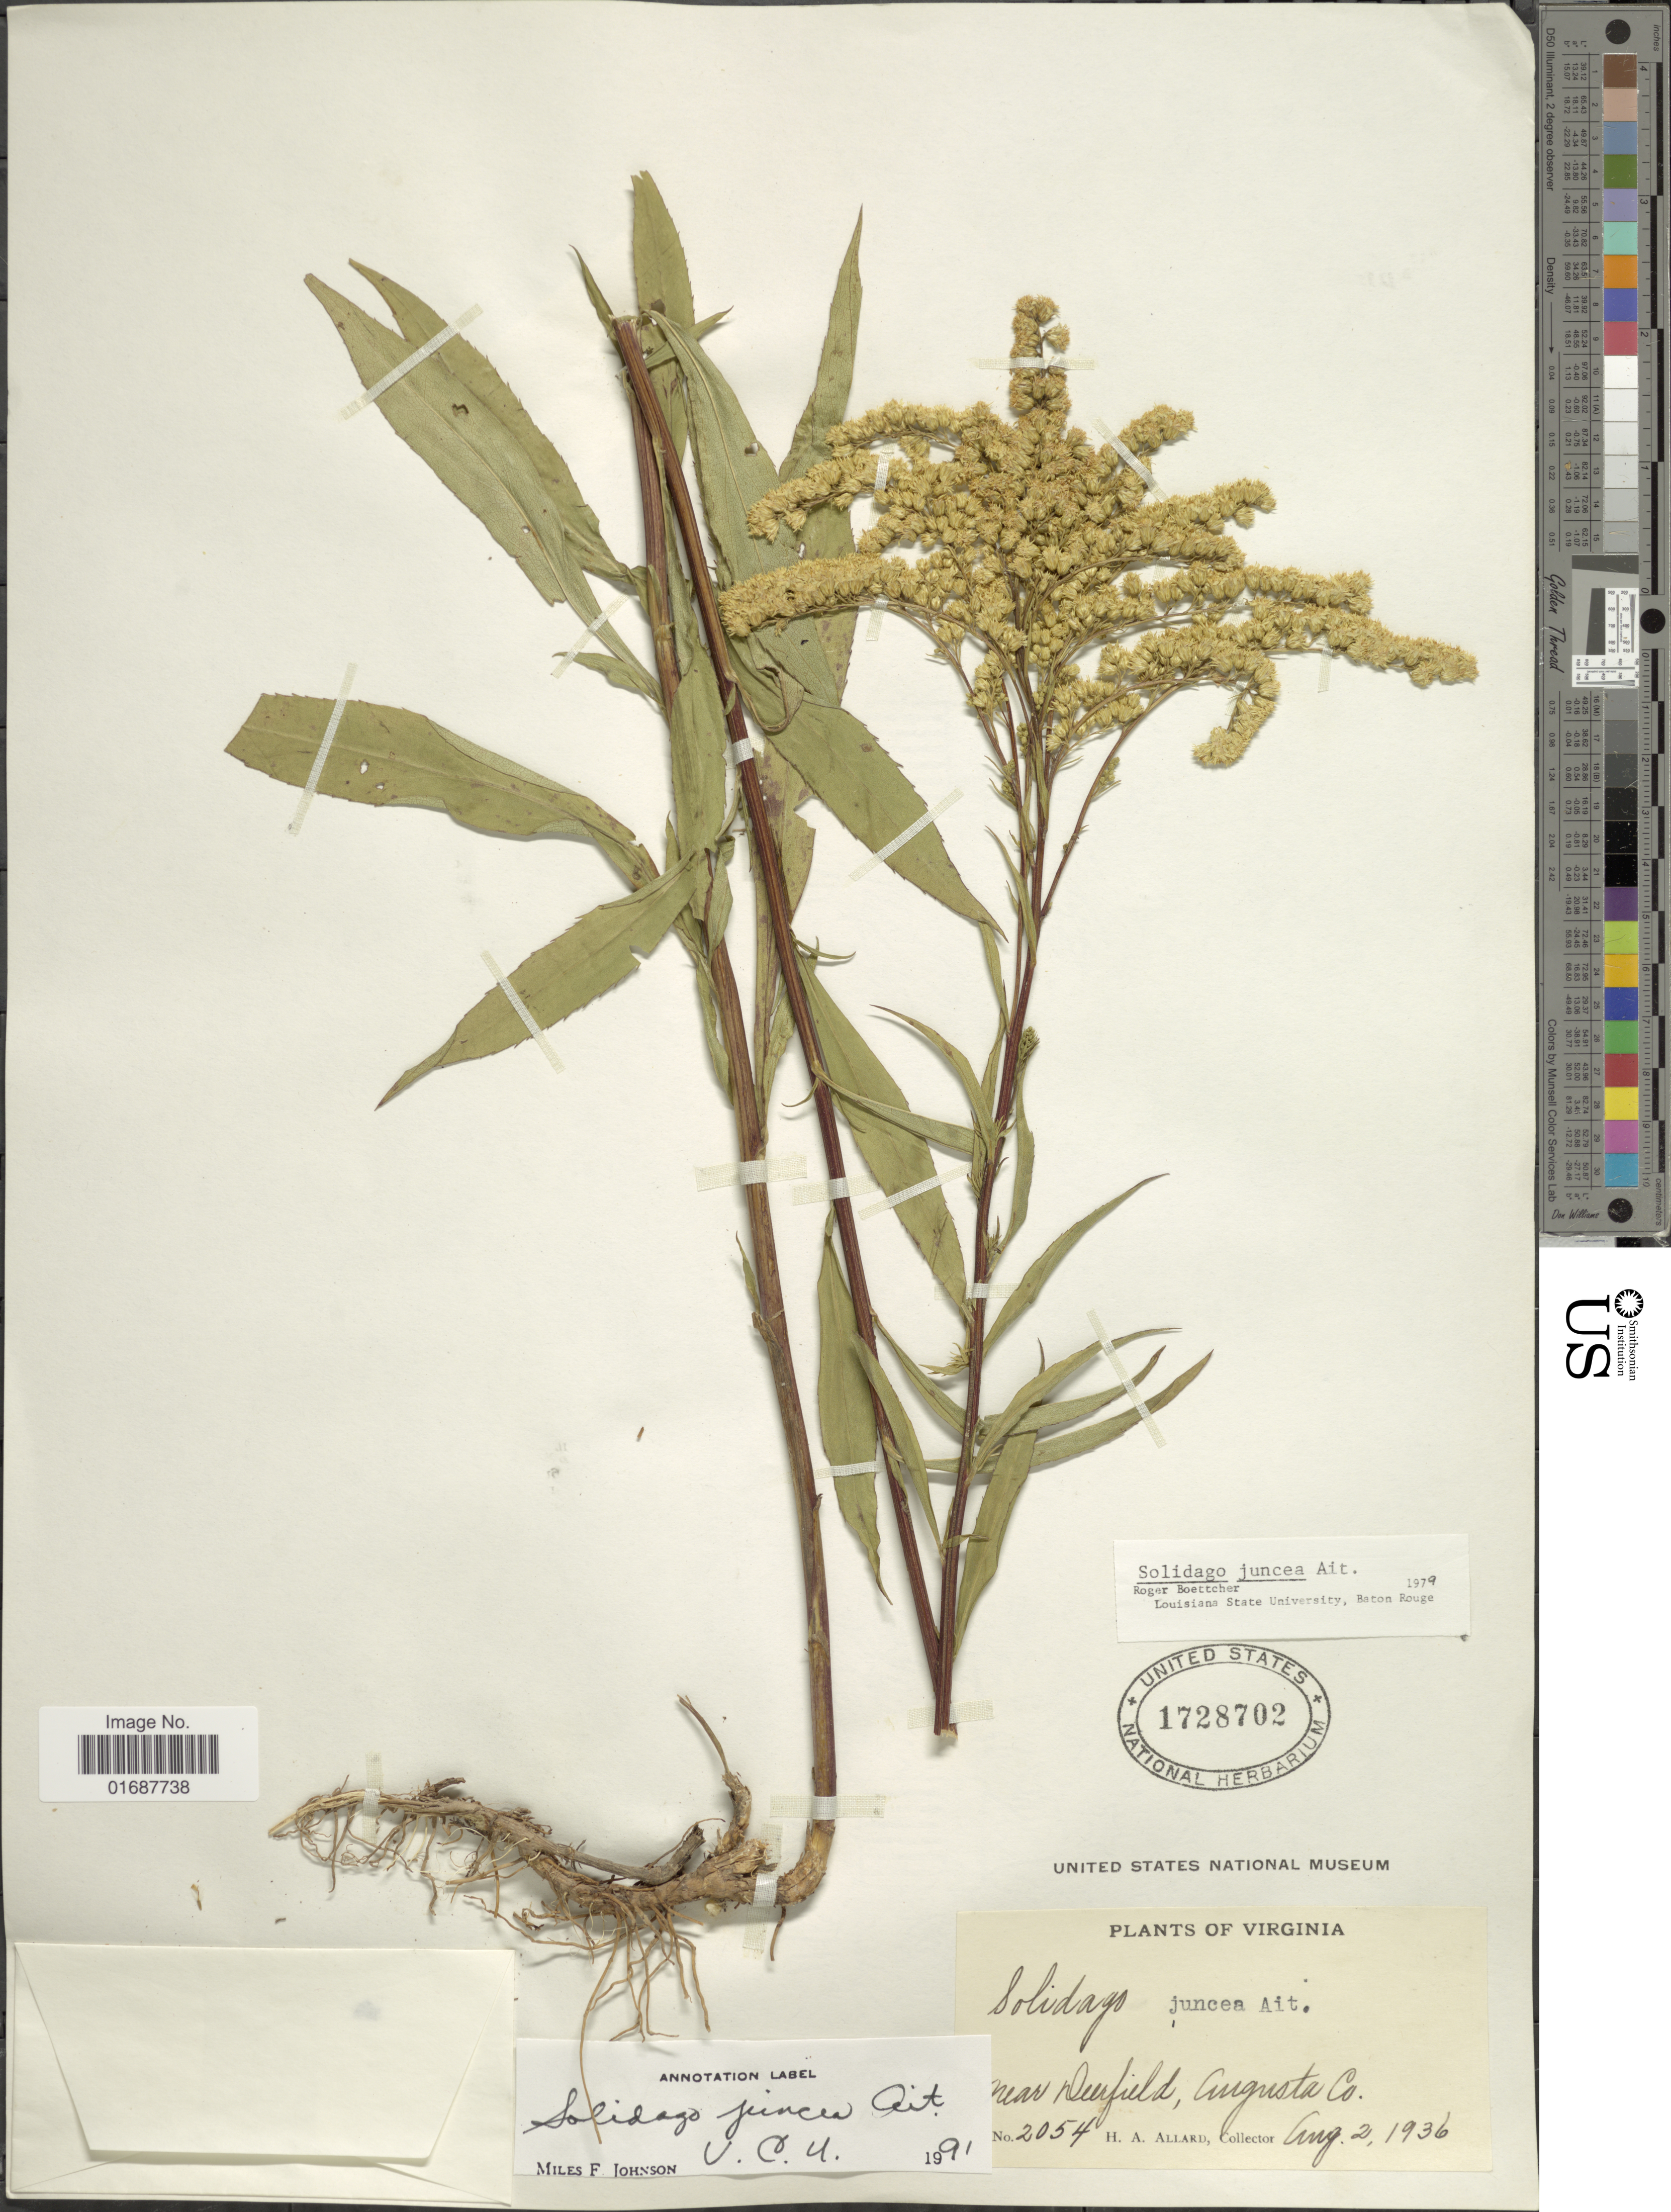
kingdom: Plantae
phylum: Tracheophyta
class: Magnoliopsida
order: Asterales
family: Asteraceae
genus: Solidago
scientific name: Solidago juncea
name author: Aiton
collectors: H. A. Allard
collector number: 20554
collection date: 1936-08-02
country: United States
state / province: Virginia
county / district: Augusta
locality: Near Deerfield, Augusta Co.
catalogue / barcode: US 1728702